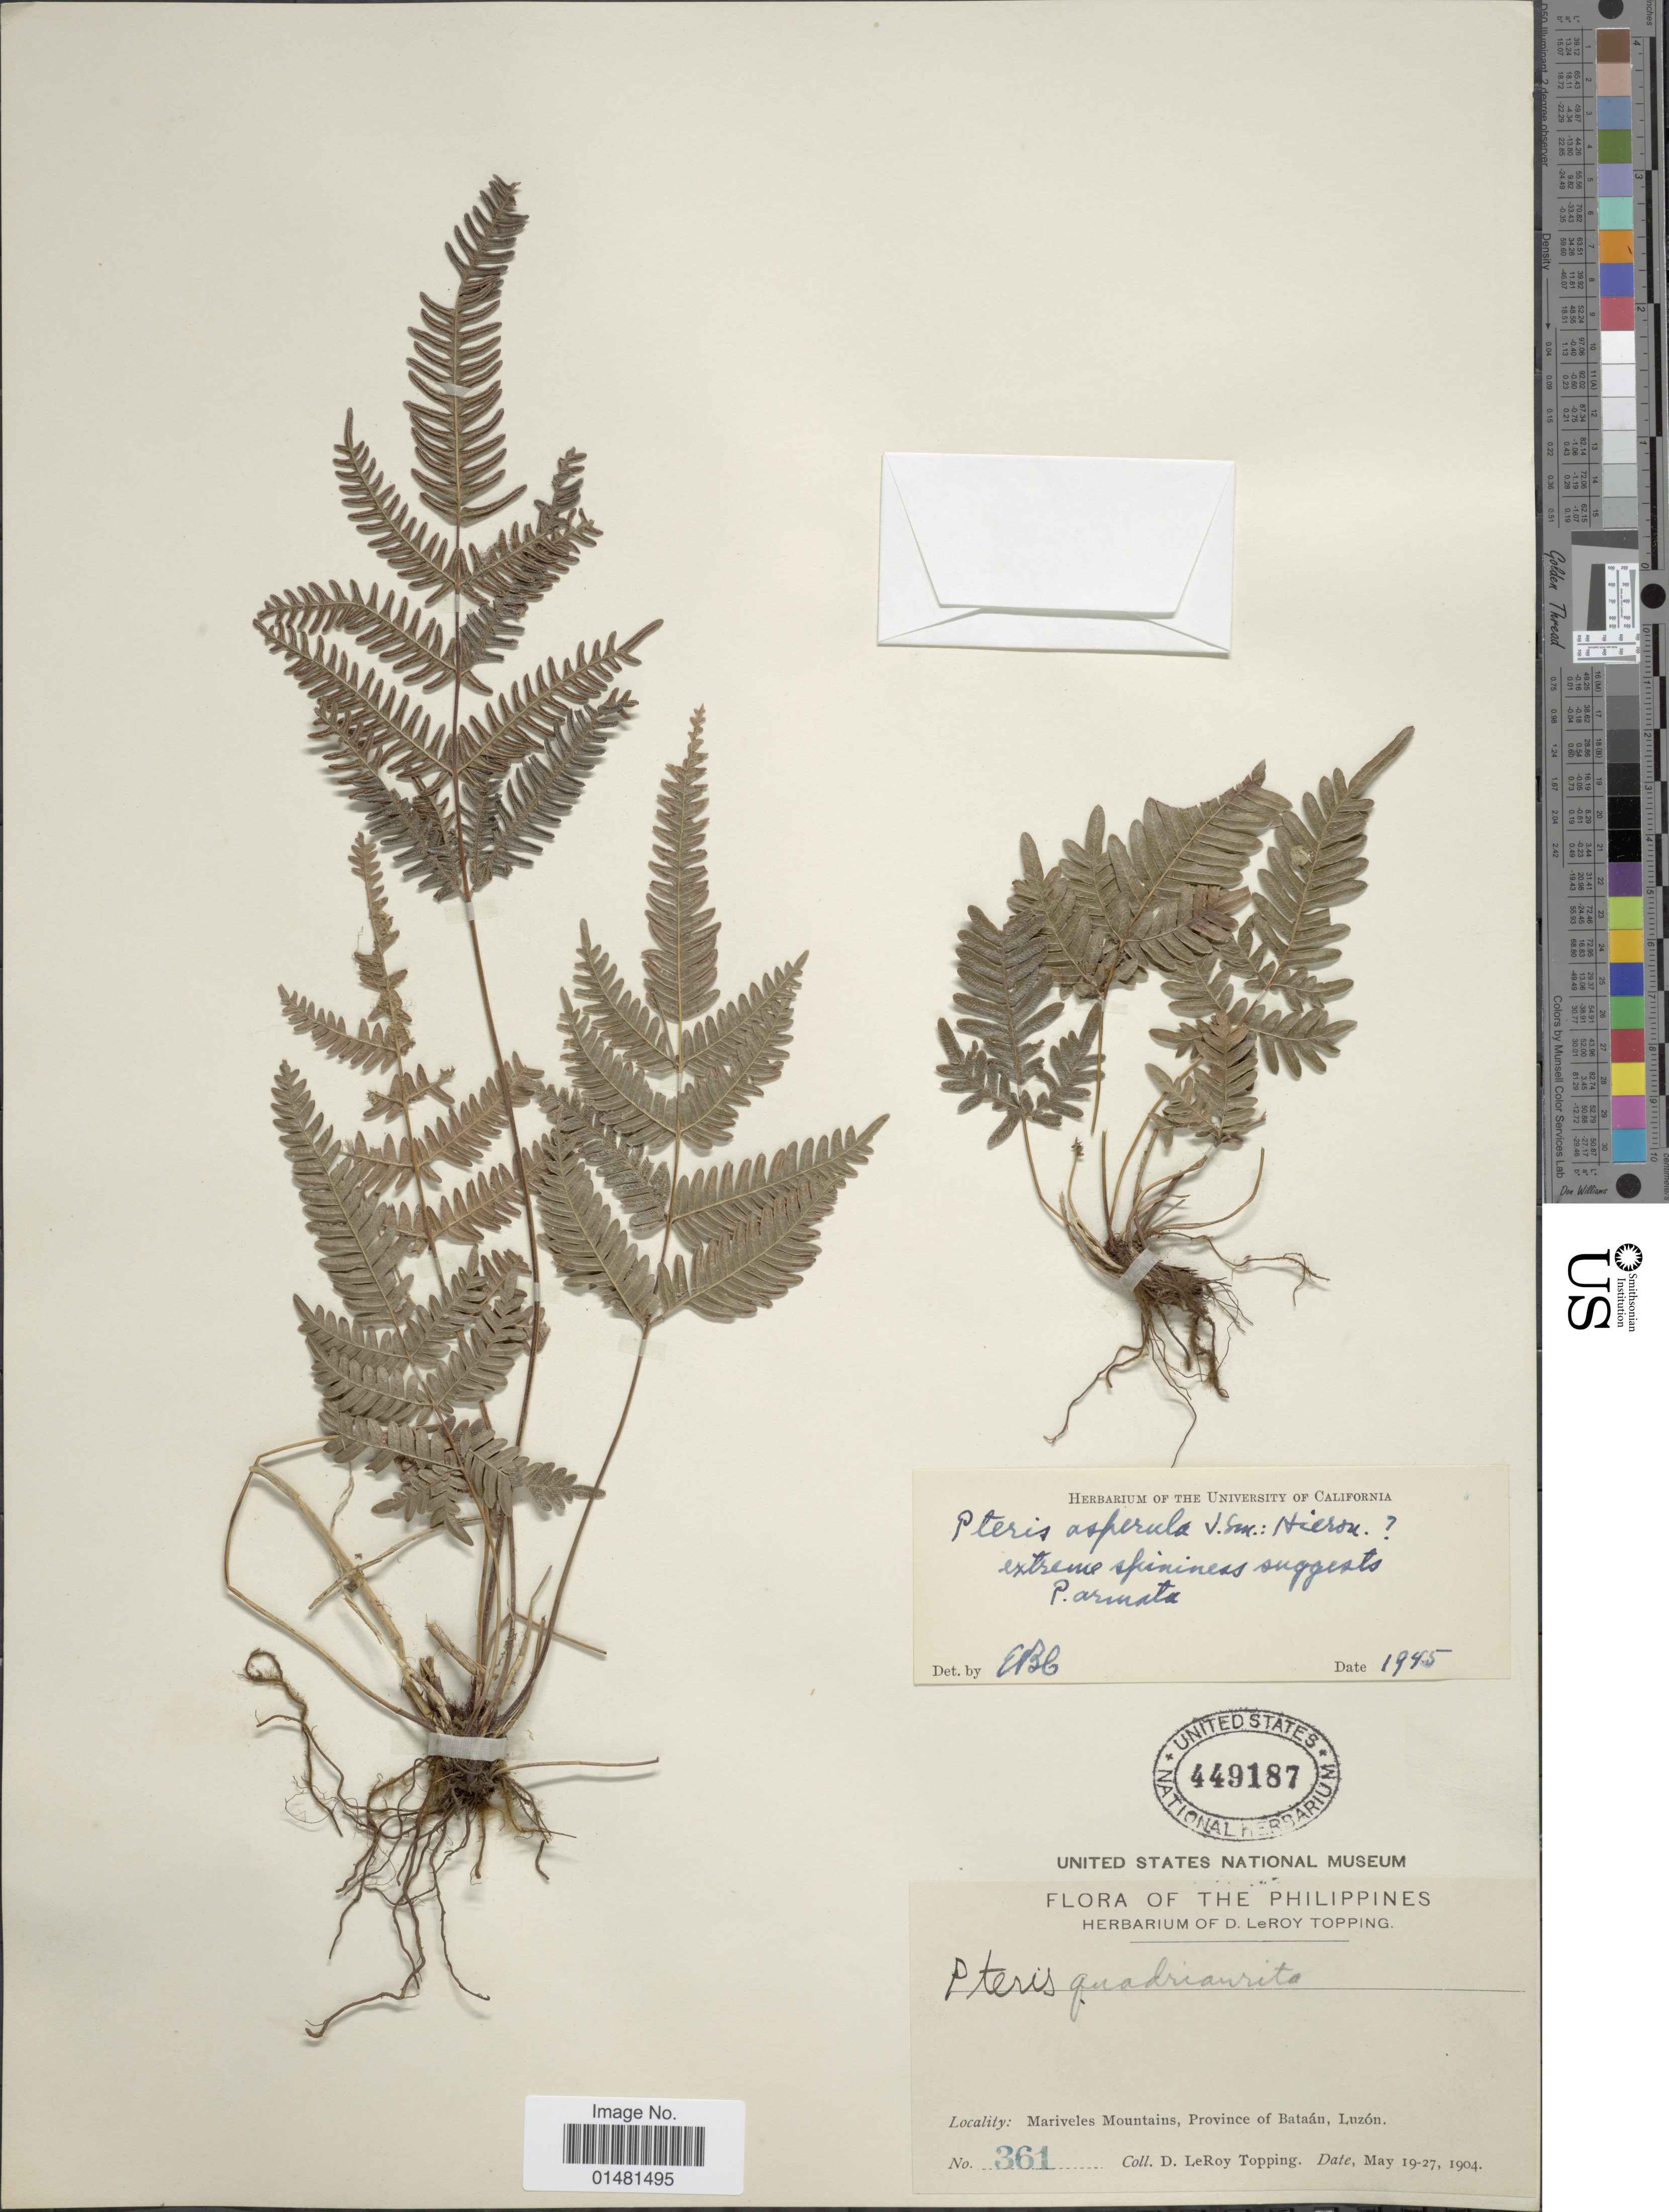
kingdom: Plantae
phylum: Tracheophyta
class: Polypodiopsida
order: Polypodiales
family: Pteridaceae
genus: Pteris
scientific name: Pteris asperula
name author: J. Sm.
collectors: D. L. Topping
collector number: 361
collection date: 1904-05-19/1904-05-27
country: Philippines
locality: Mariveles Mountains, Province of Bataán, Luzón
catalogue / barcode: US 449187